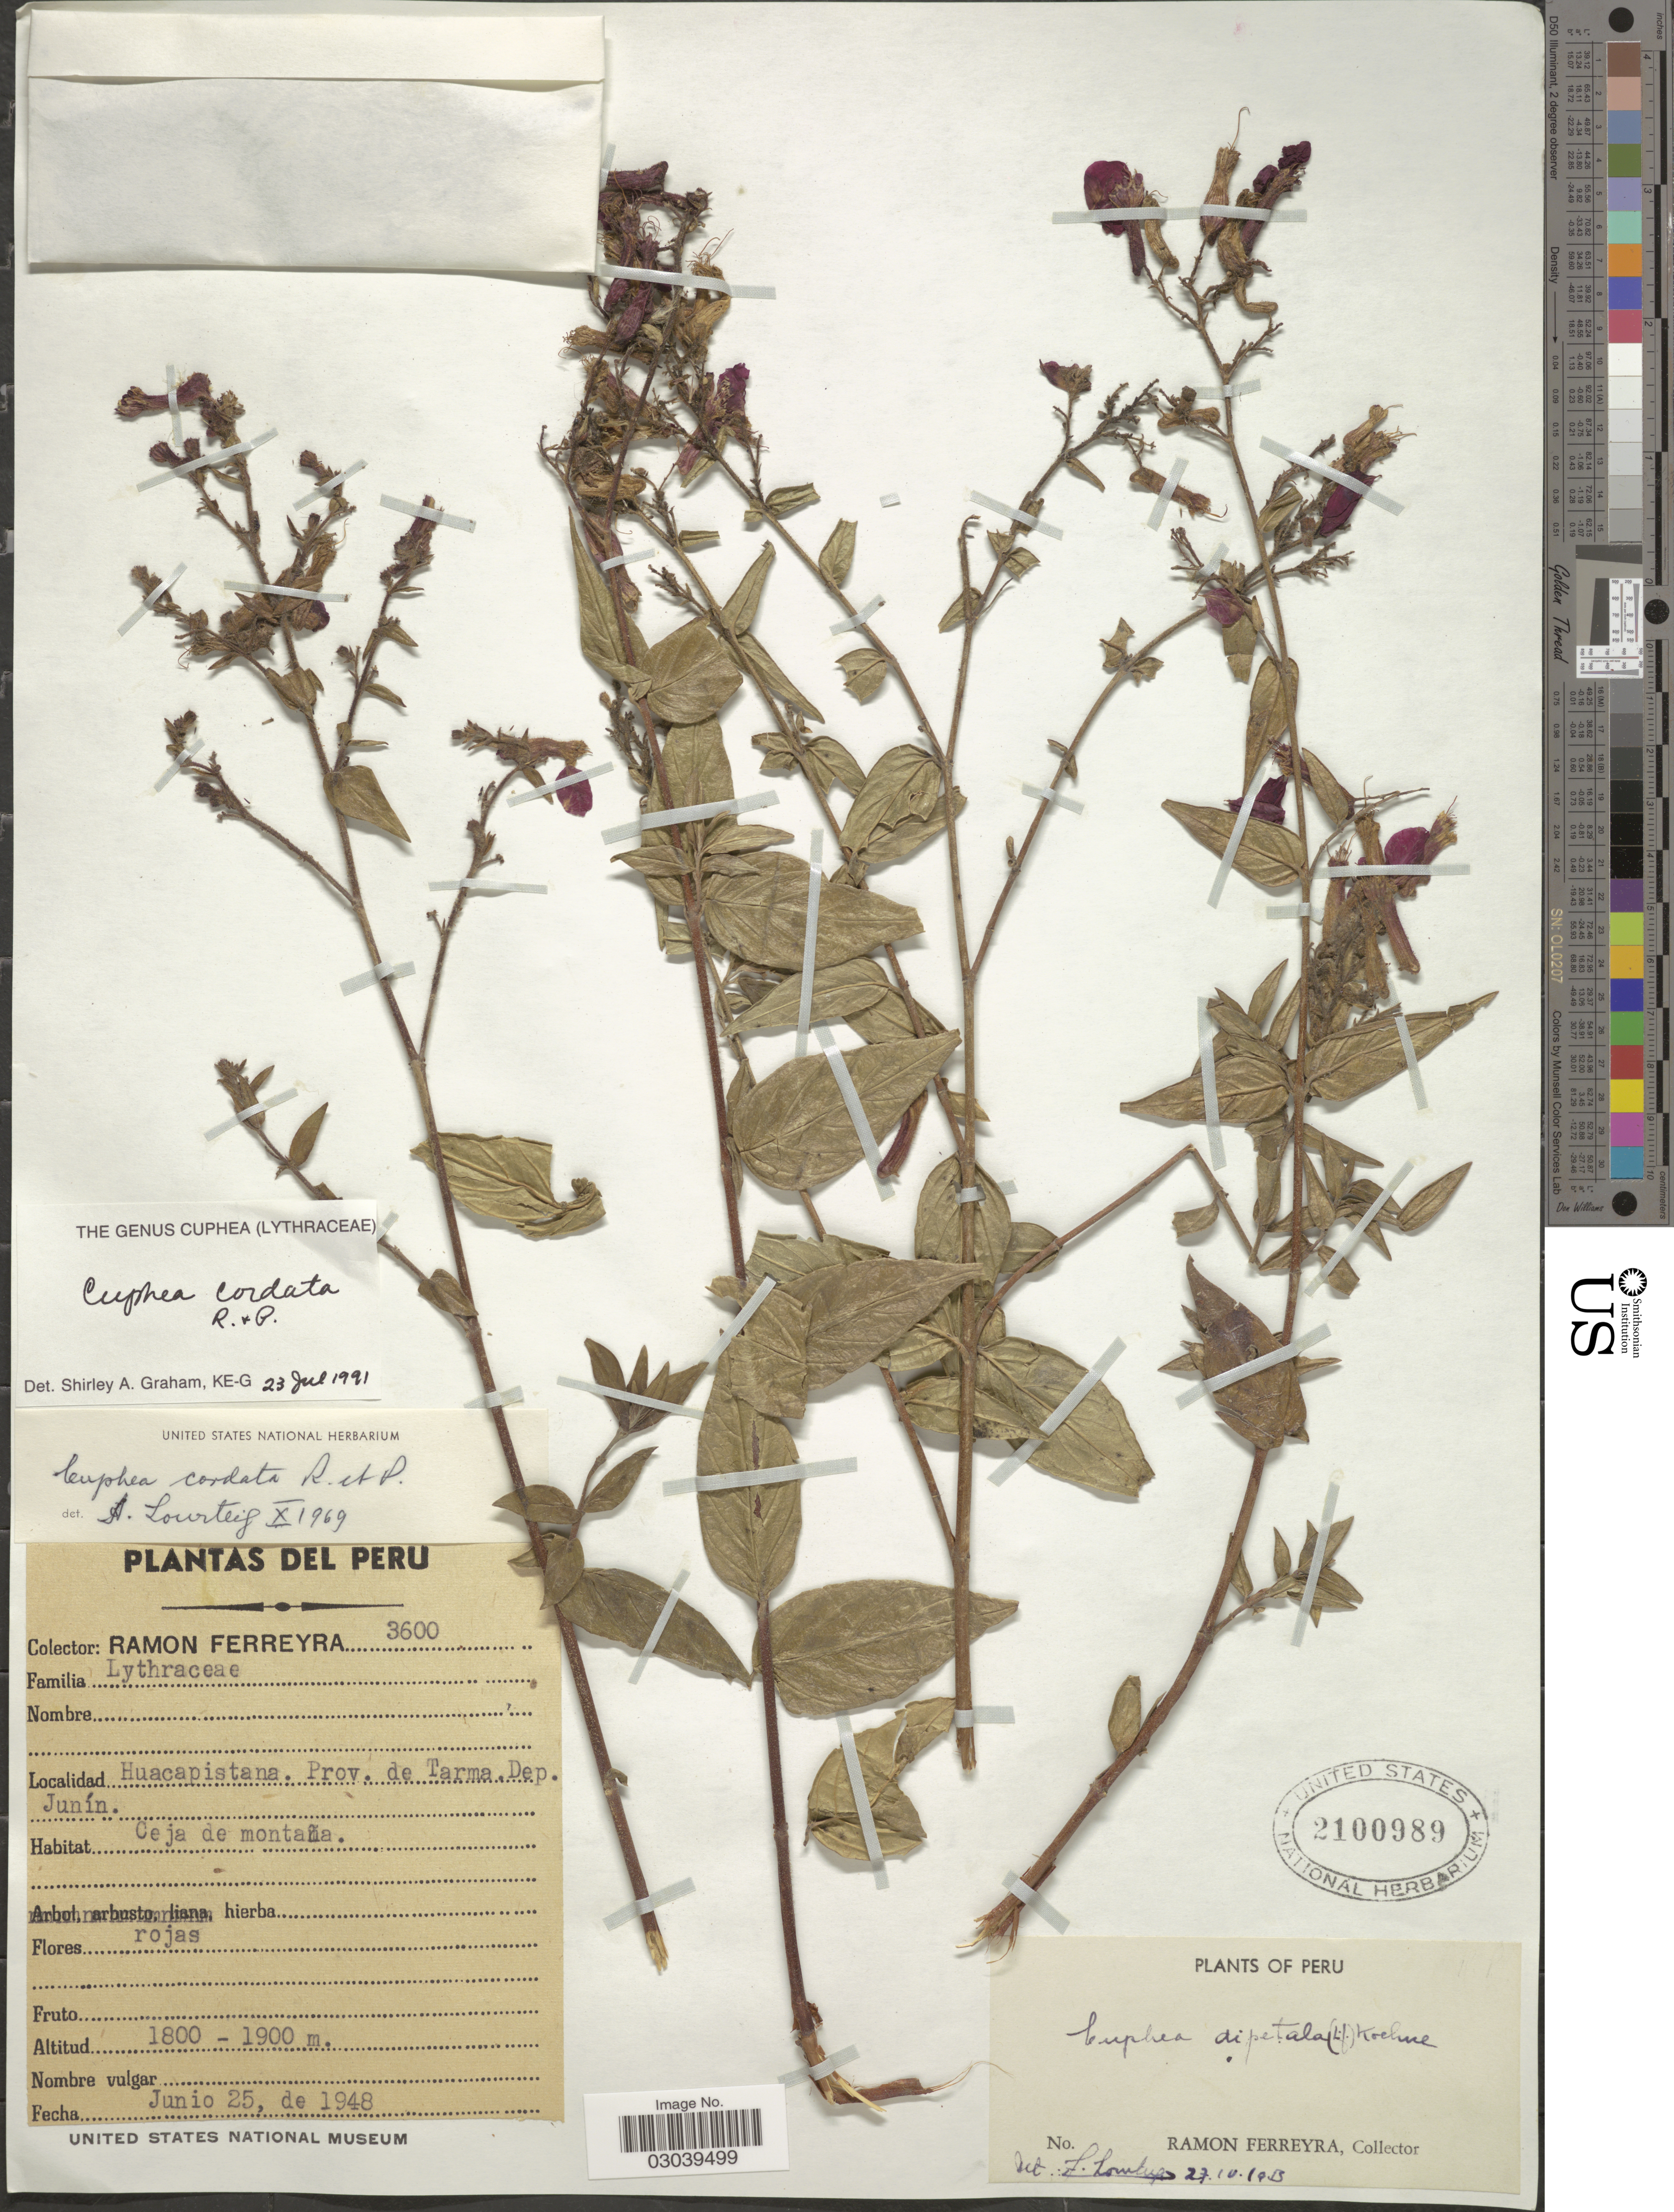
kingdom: Plantae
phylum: Tracheophyta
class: Magnoliopsida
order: Myrtales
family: Lythraceae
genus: Cuphea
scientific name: Cuphea cordata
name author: Ruiz & Pav.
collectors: R. A. Ferreyra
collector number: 3600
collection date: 1948-06-25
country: Peru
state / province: Junín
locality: Huacapistana. Prov. de Tarma. Dep. Junín.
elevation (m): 1800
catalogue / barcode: US 2100989